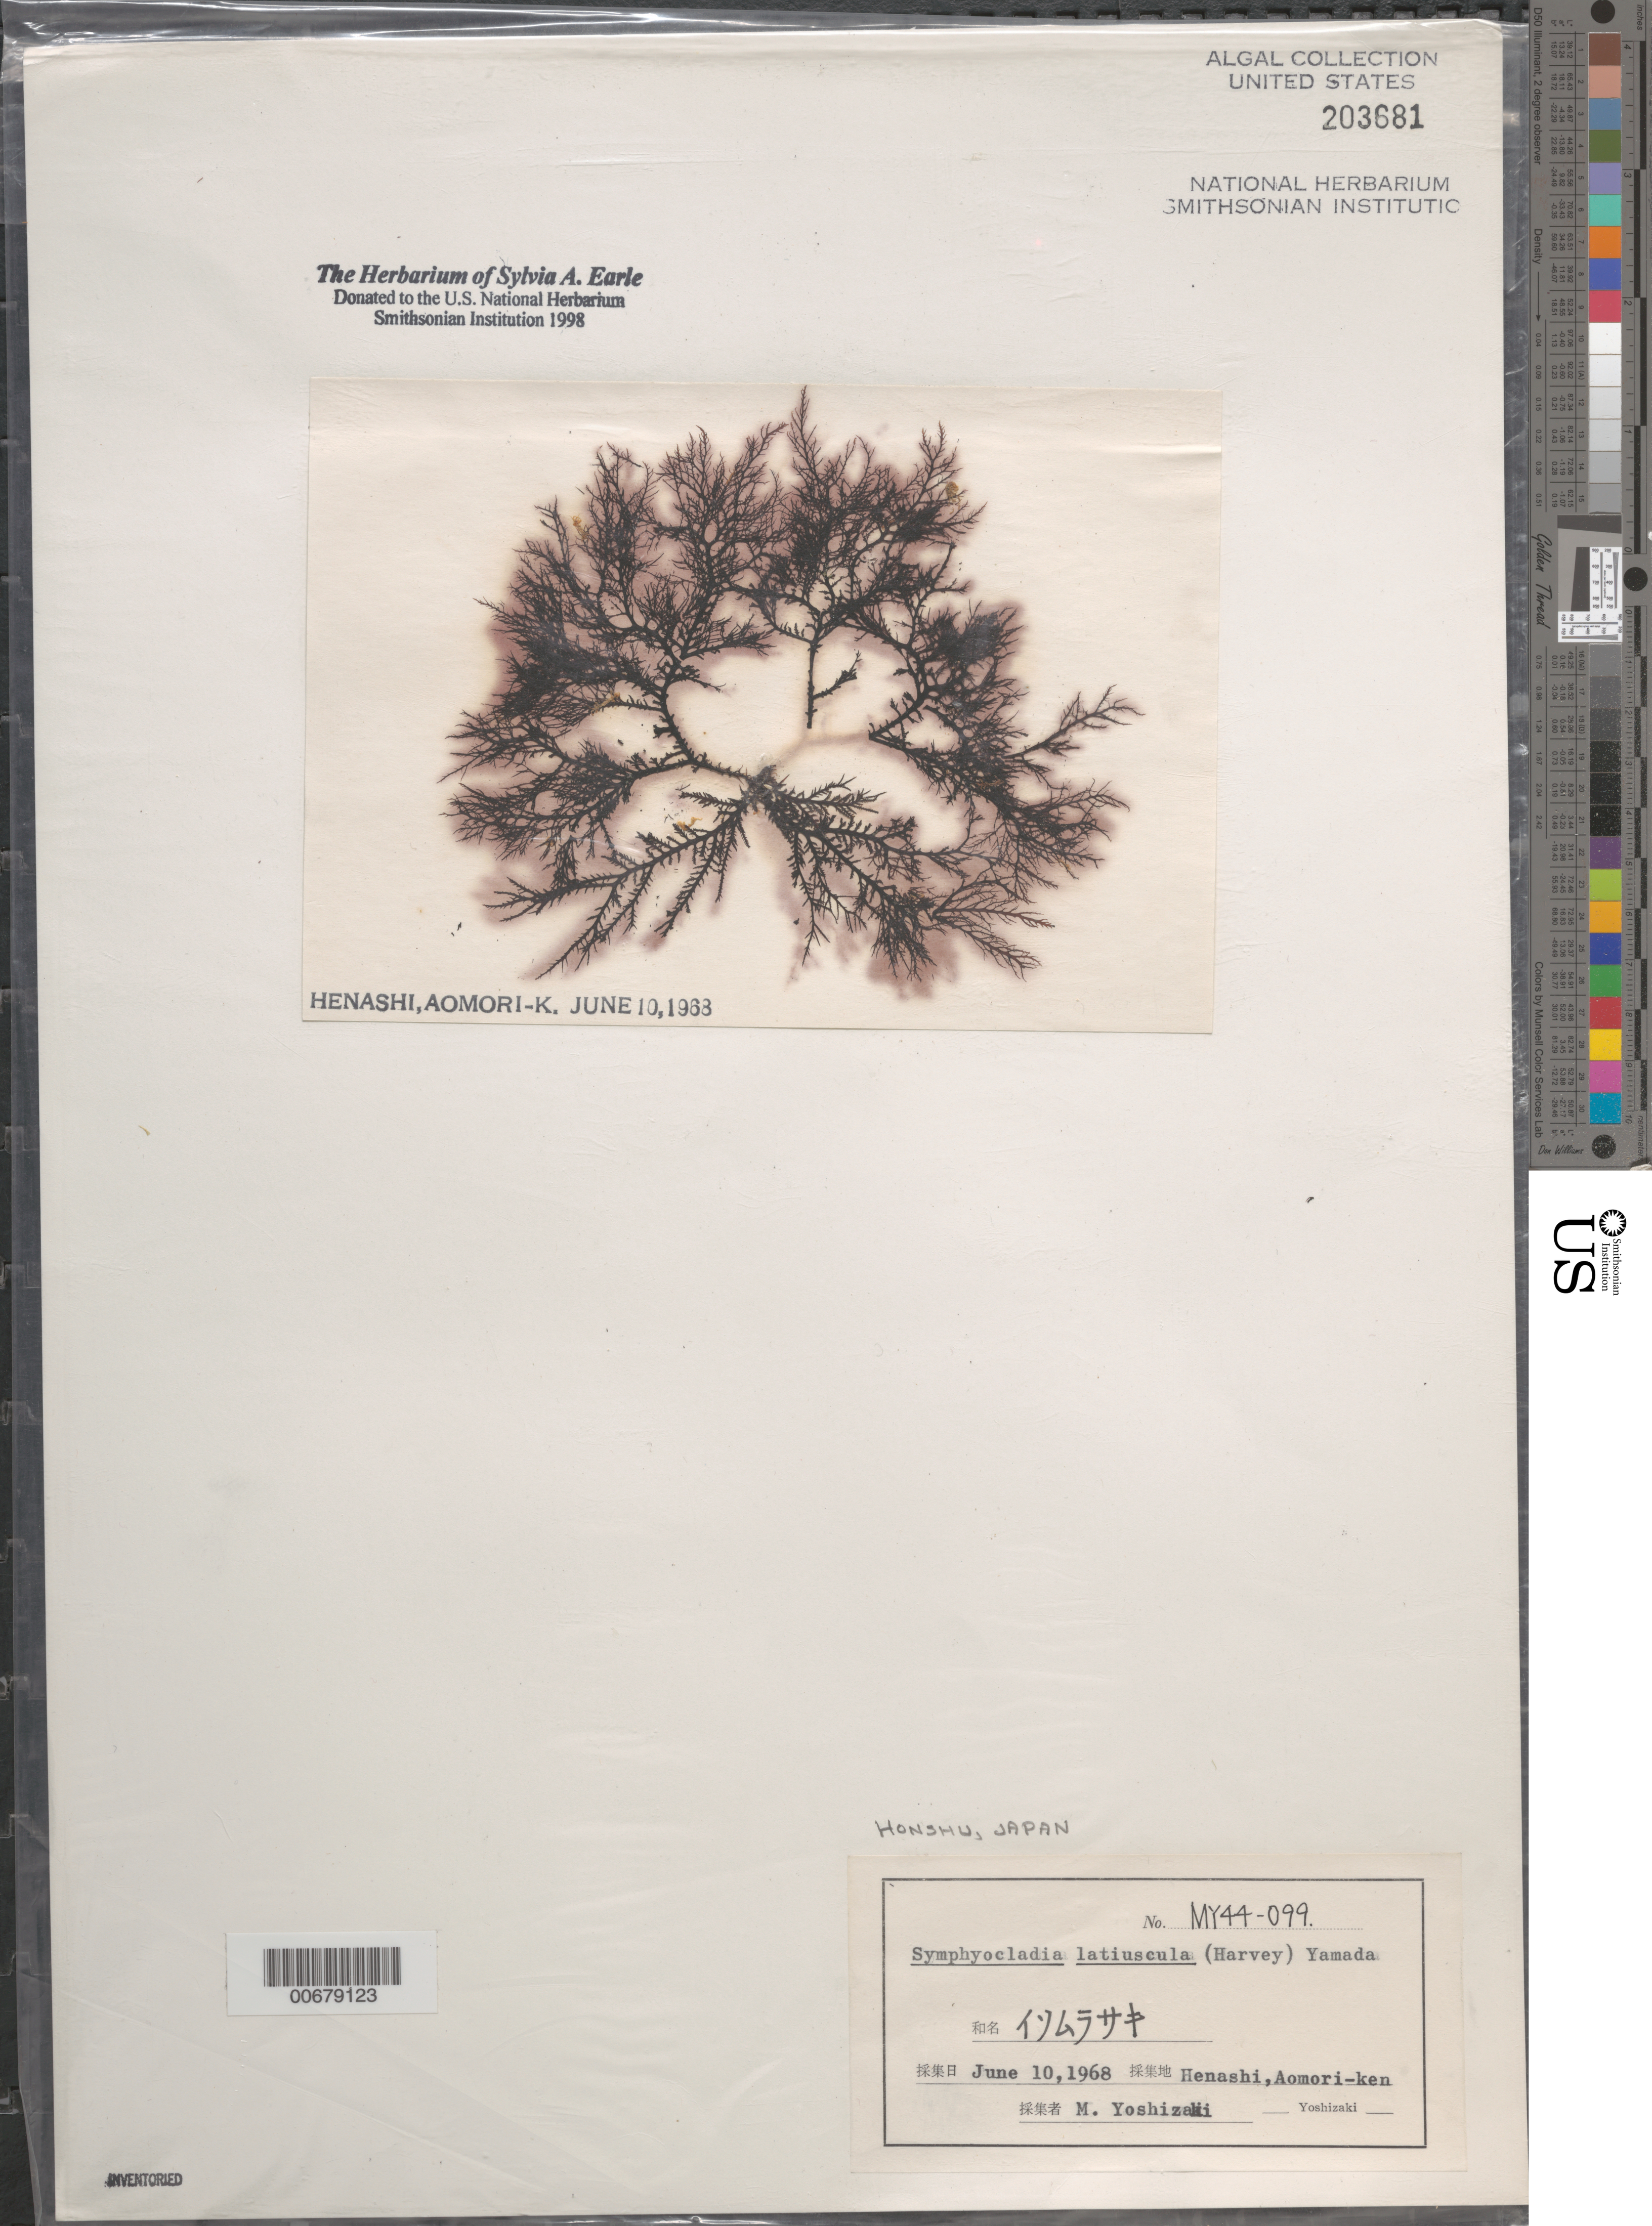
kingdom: Plantae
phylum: Rhodophyta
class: Florideophyceae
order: Ceramiales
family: Rhodomelaceae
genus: Symphyocladia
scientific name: Symphyocladia latiuscula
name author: (Harv.) Yamada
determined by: Yoshizaki, M.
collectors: M. Yoshizaki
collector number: MY 44-099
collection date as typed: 10 Jun 1968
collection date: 1968-06-10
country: Japan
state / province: Aomori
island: Honshu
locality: Henashi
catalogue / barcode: US 203681